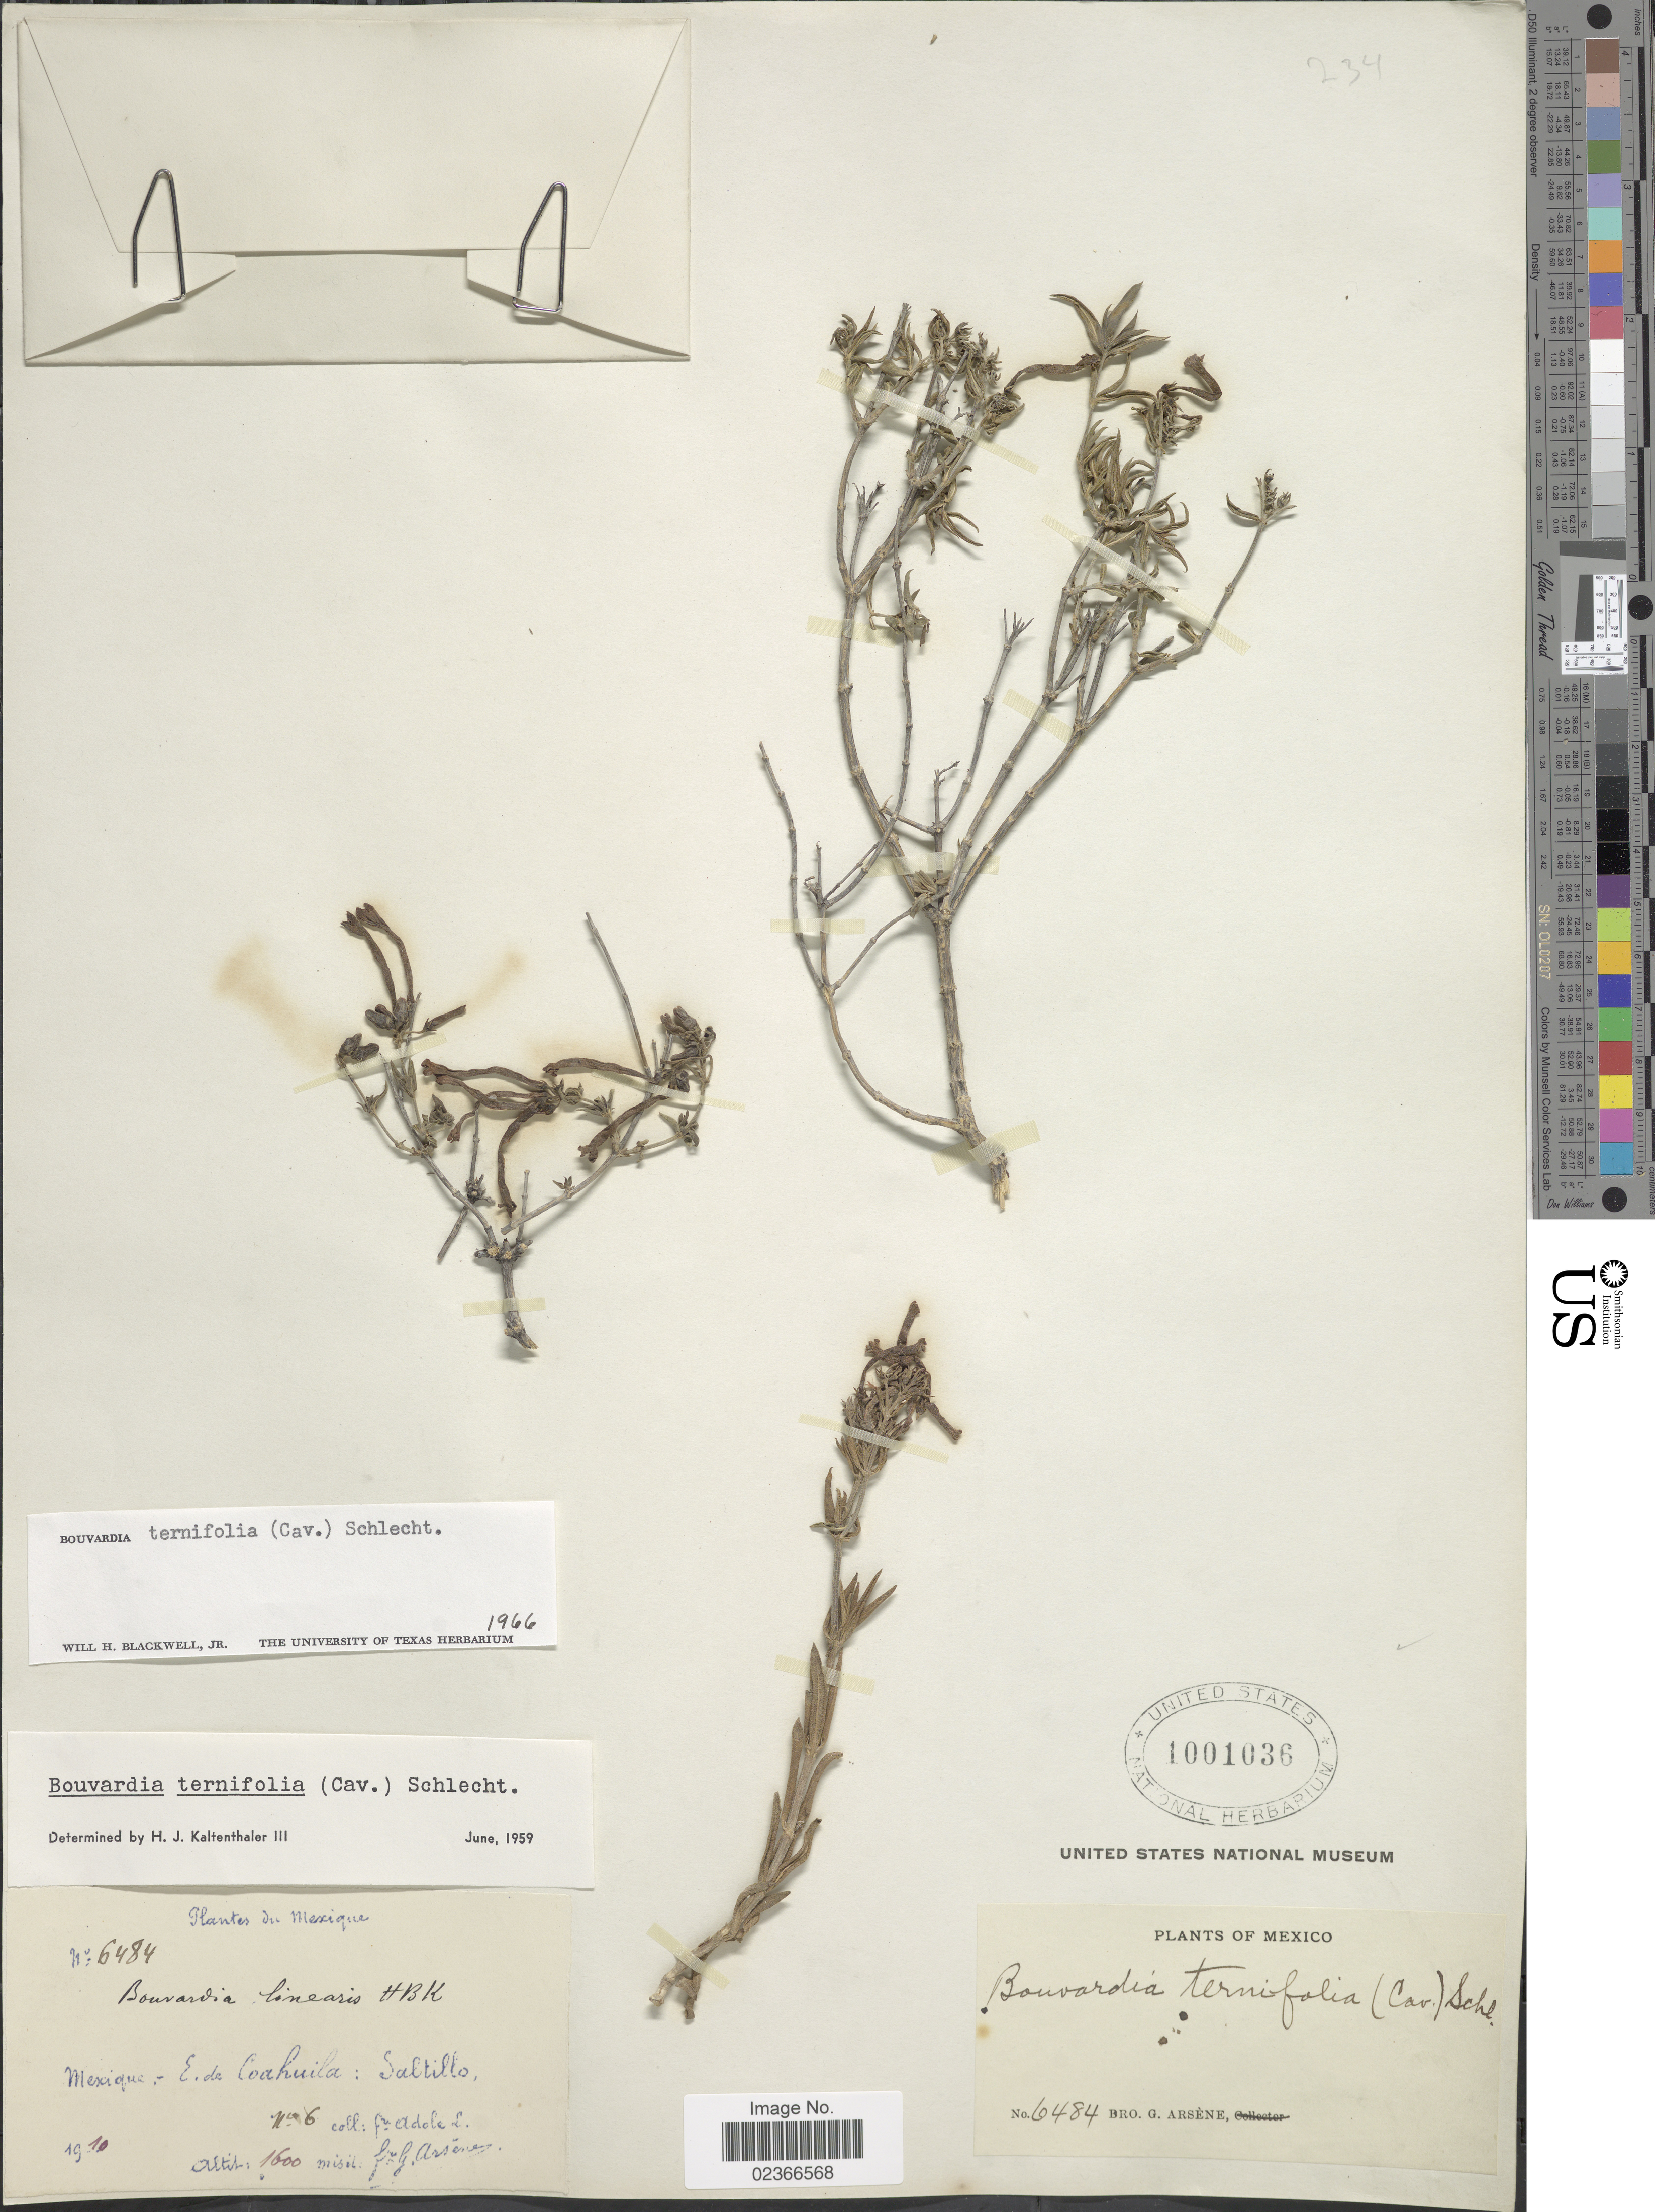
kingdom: Plantae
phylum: Tracheophyta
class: Magnoliopsida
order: Gentianales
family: Rubiaceae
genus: Bouvardia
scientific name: Bouvardia ternifolia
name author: (Cav.) Schltdl.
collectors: Bro. Adole & Bro. G. Arsène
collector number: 6484/6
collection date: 1910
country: Mexico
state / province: Coahuila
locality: E. de Coahuila: Saltillo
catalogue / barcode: US 1001036